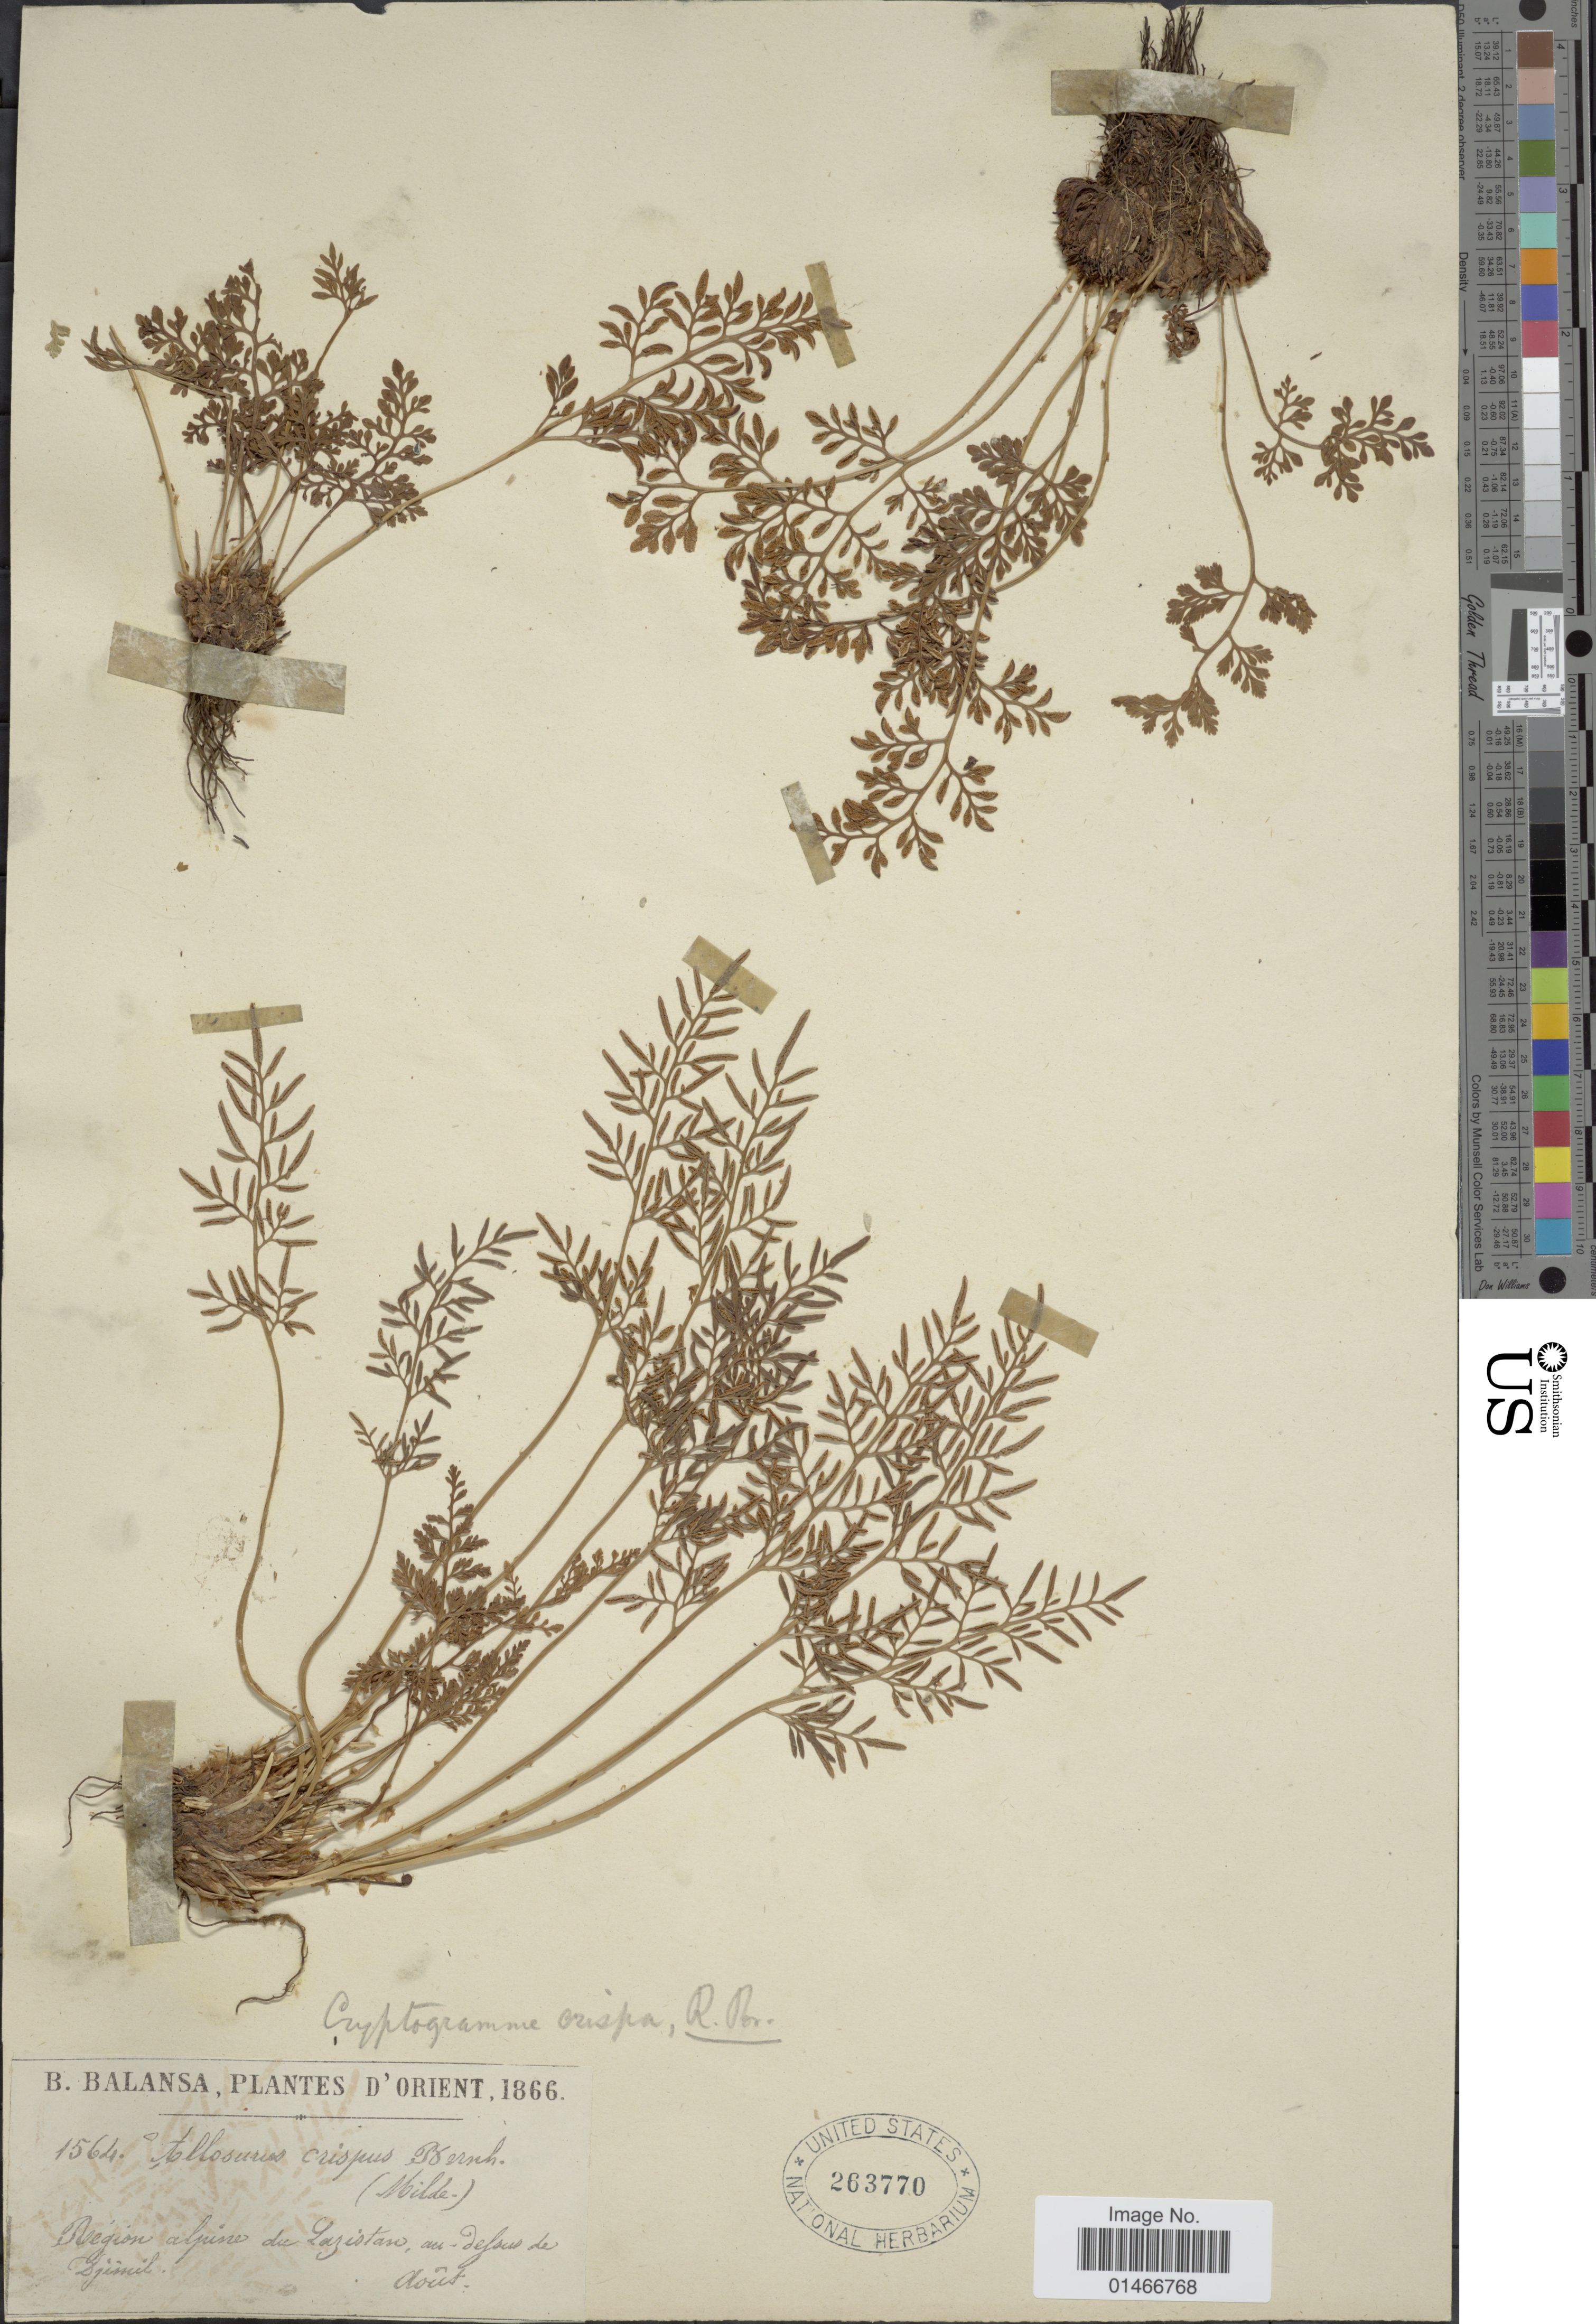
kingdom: Plantae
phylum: Tracheophyta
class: Polypodiopsida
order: Polypodiales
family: Pteridaceae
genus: Cryptogramma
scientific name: Cryptogramma crispa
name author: Fernald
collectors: B. Balansa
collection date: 1866-08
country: Turkey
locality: Plantes d' Orient. Region alpine de Lazistan, au-defsus de Djissiel. [interpreted]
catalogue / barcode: US 263770